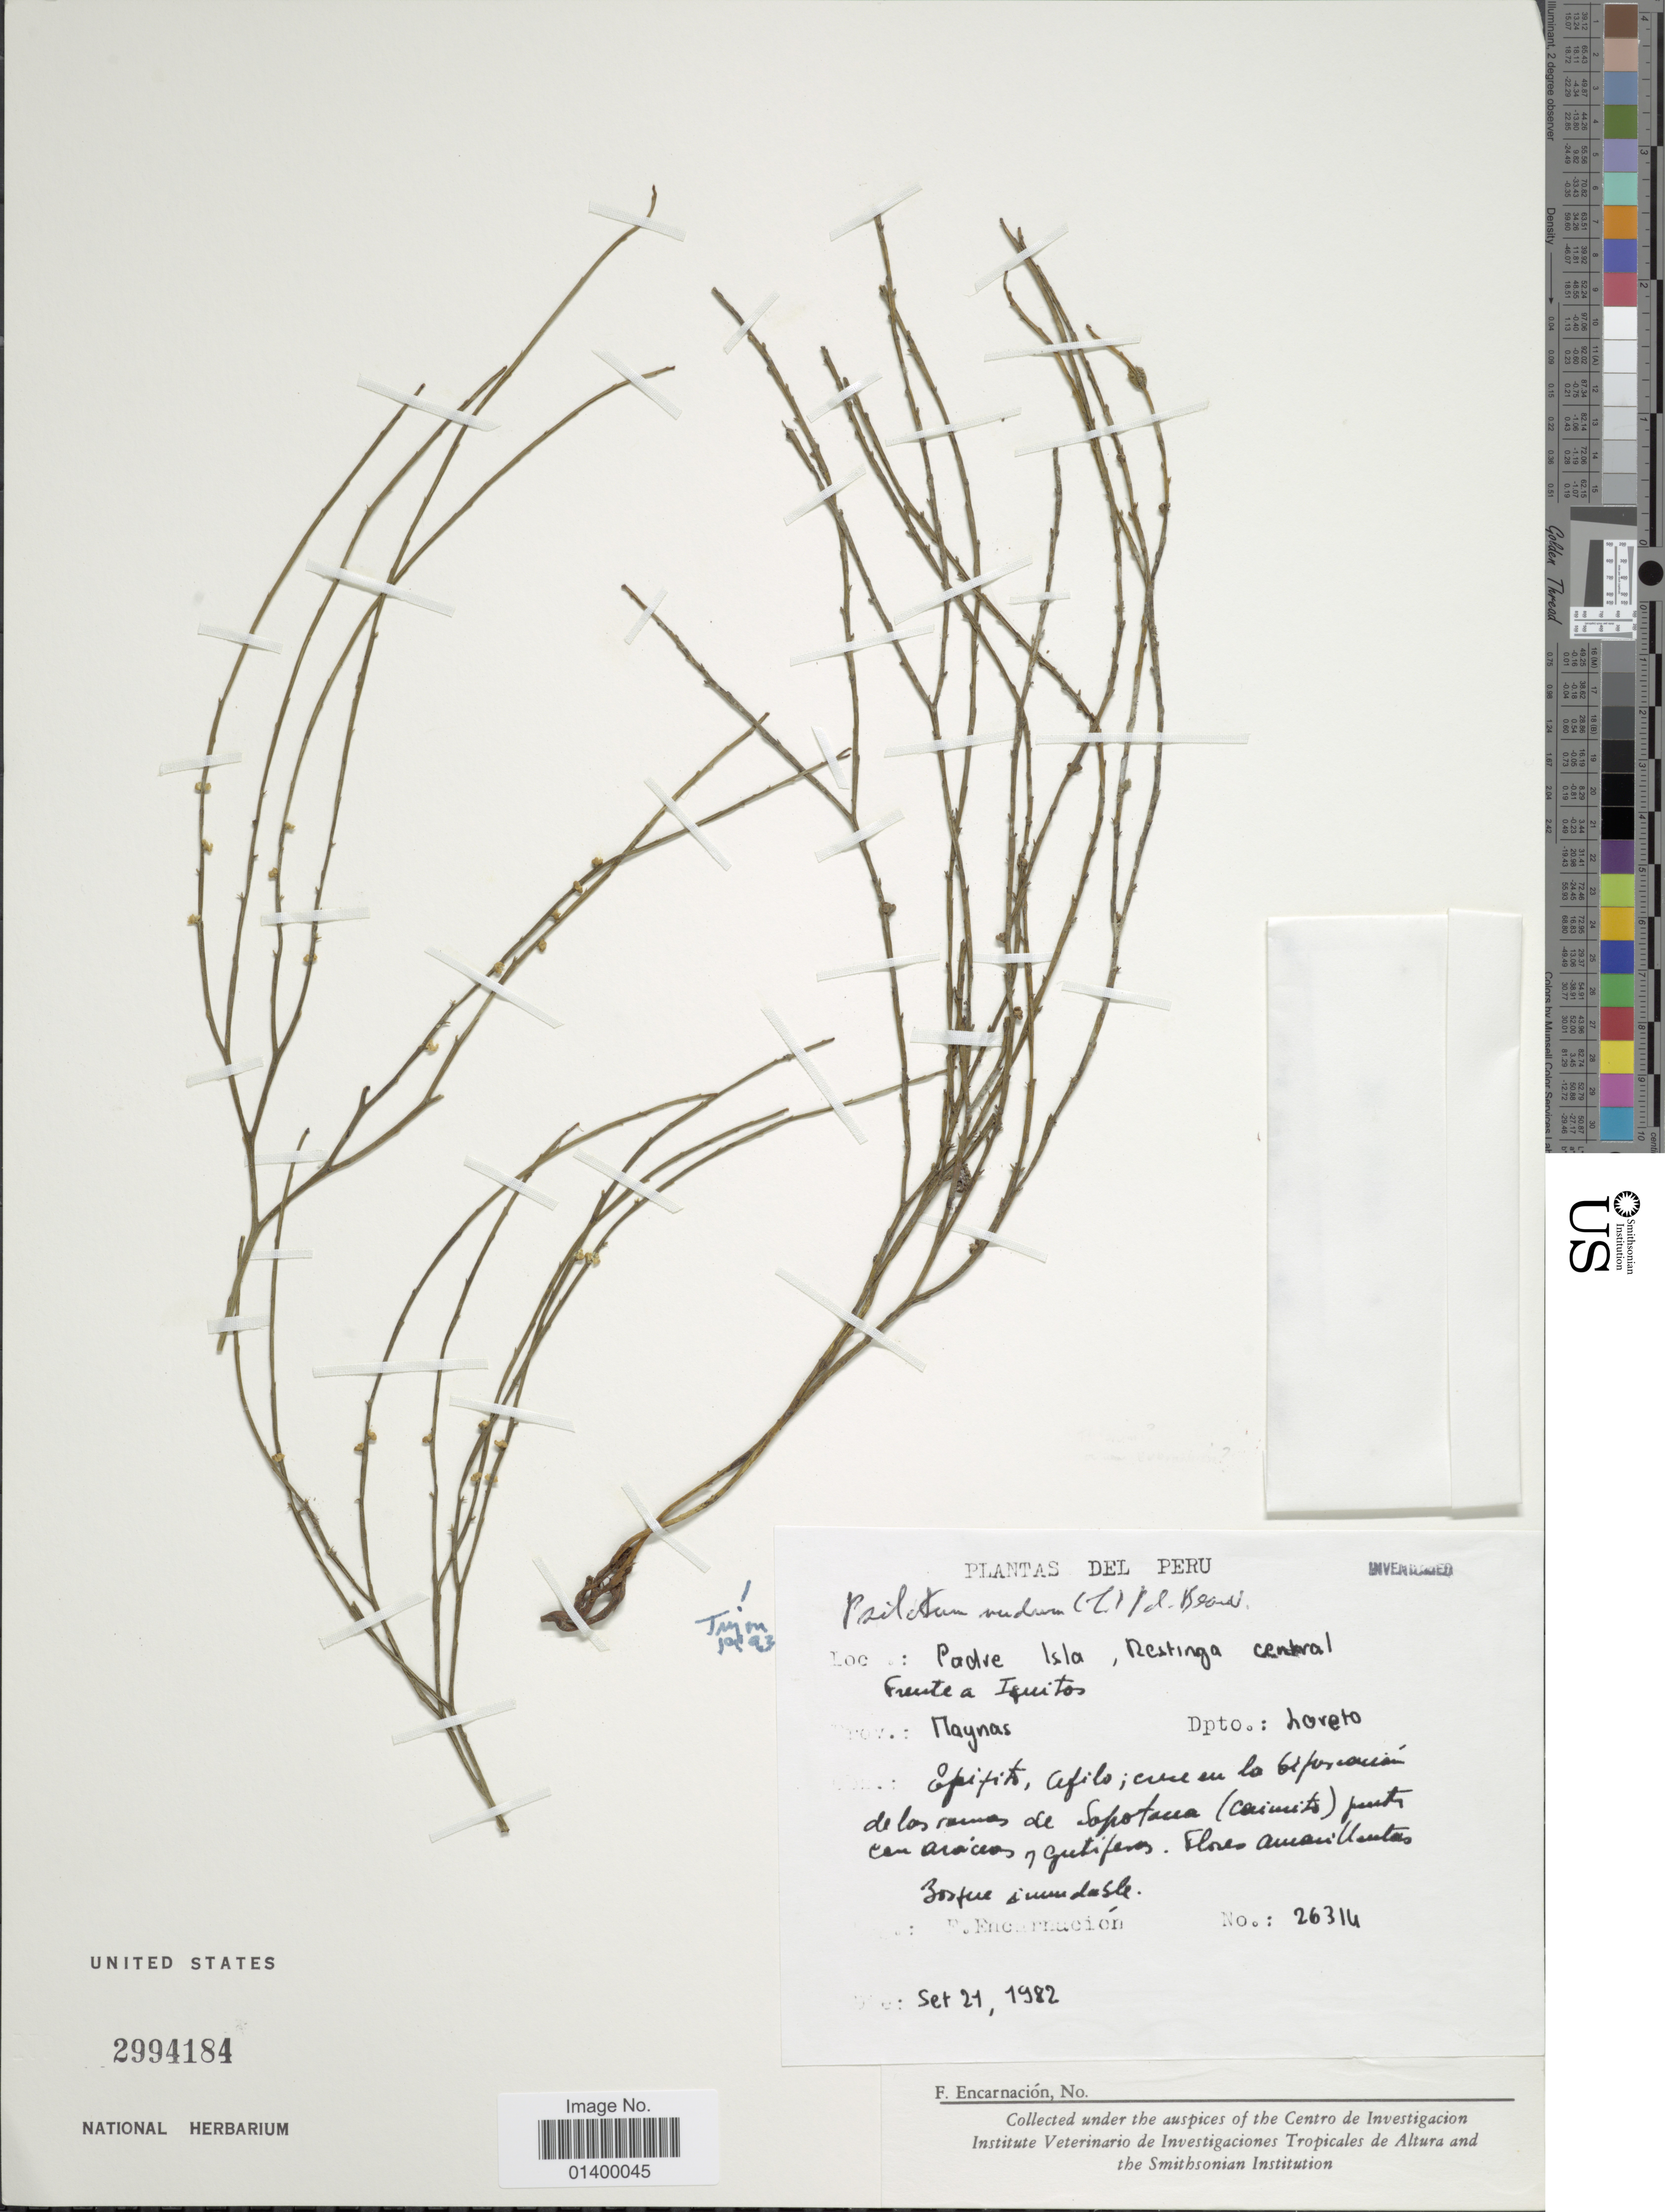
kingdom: Plantae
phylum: Tracheophyta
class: Polypodiopsida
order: Psilotales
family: Psilotaceae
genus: Psilotum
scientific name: Psilotum nudum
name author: (L.) P. Beauv.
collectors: F. Encarnación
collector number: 26314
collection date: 1982-09-21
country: Peru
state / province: Loreto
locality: Padre Isla, Nestinga central, Fuente a Iquitos. Prov.: Maynas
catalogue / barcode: US 2994184